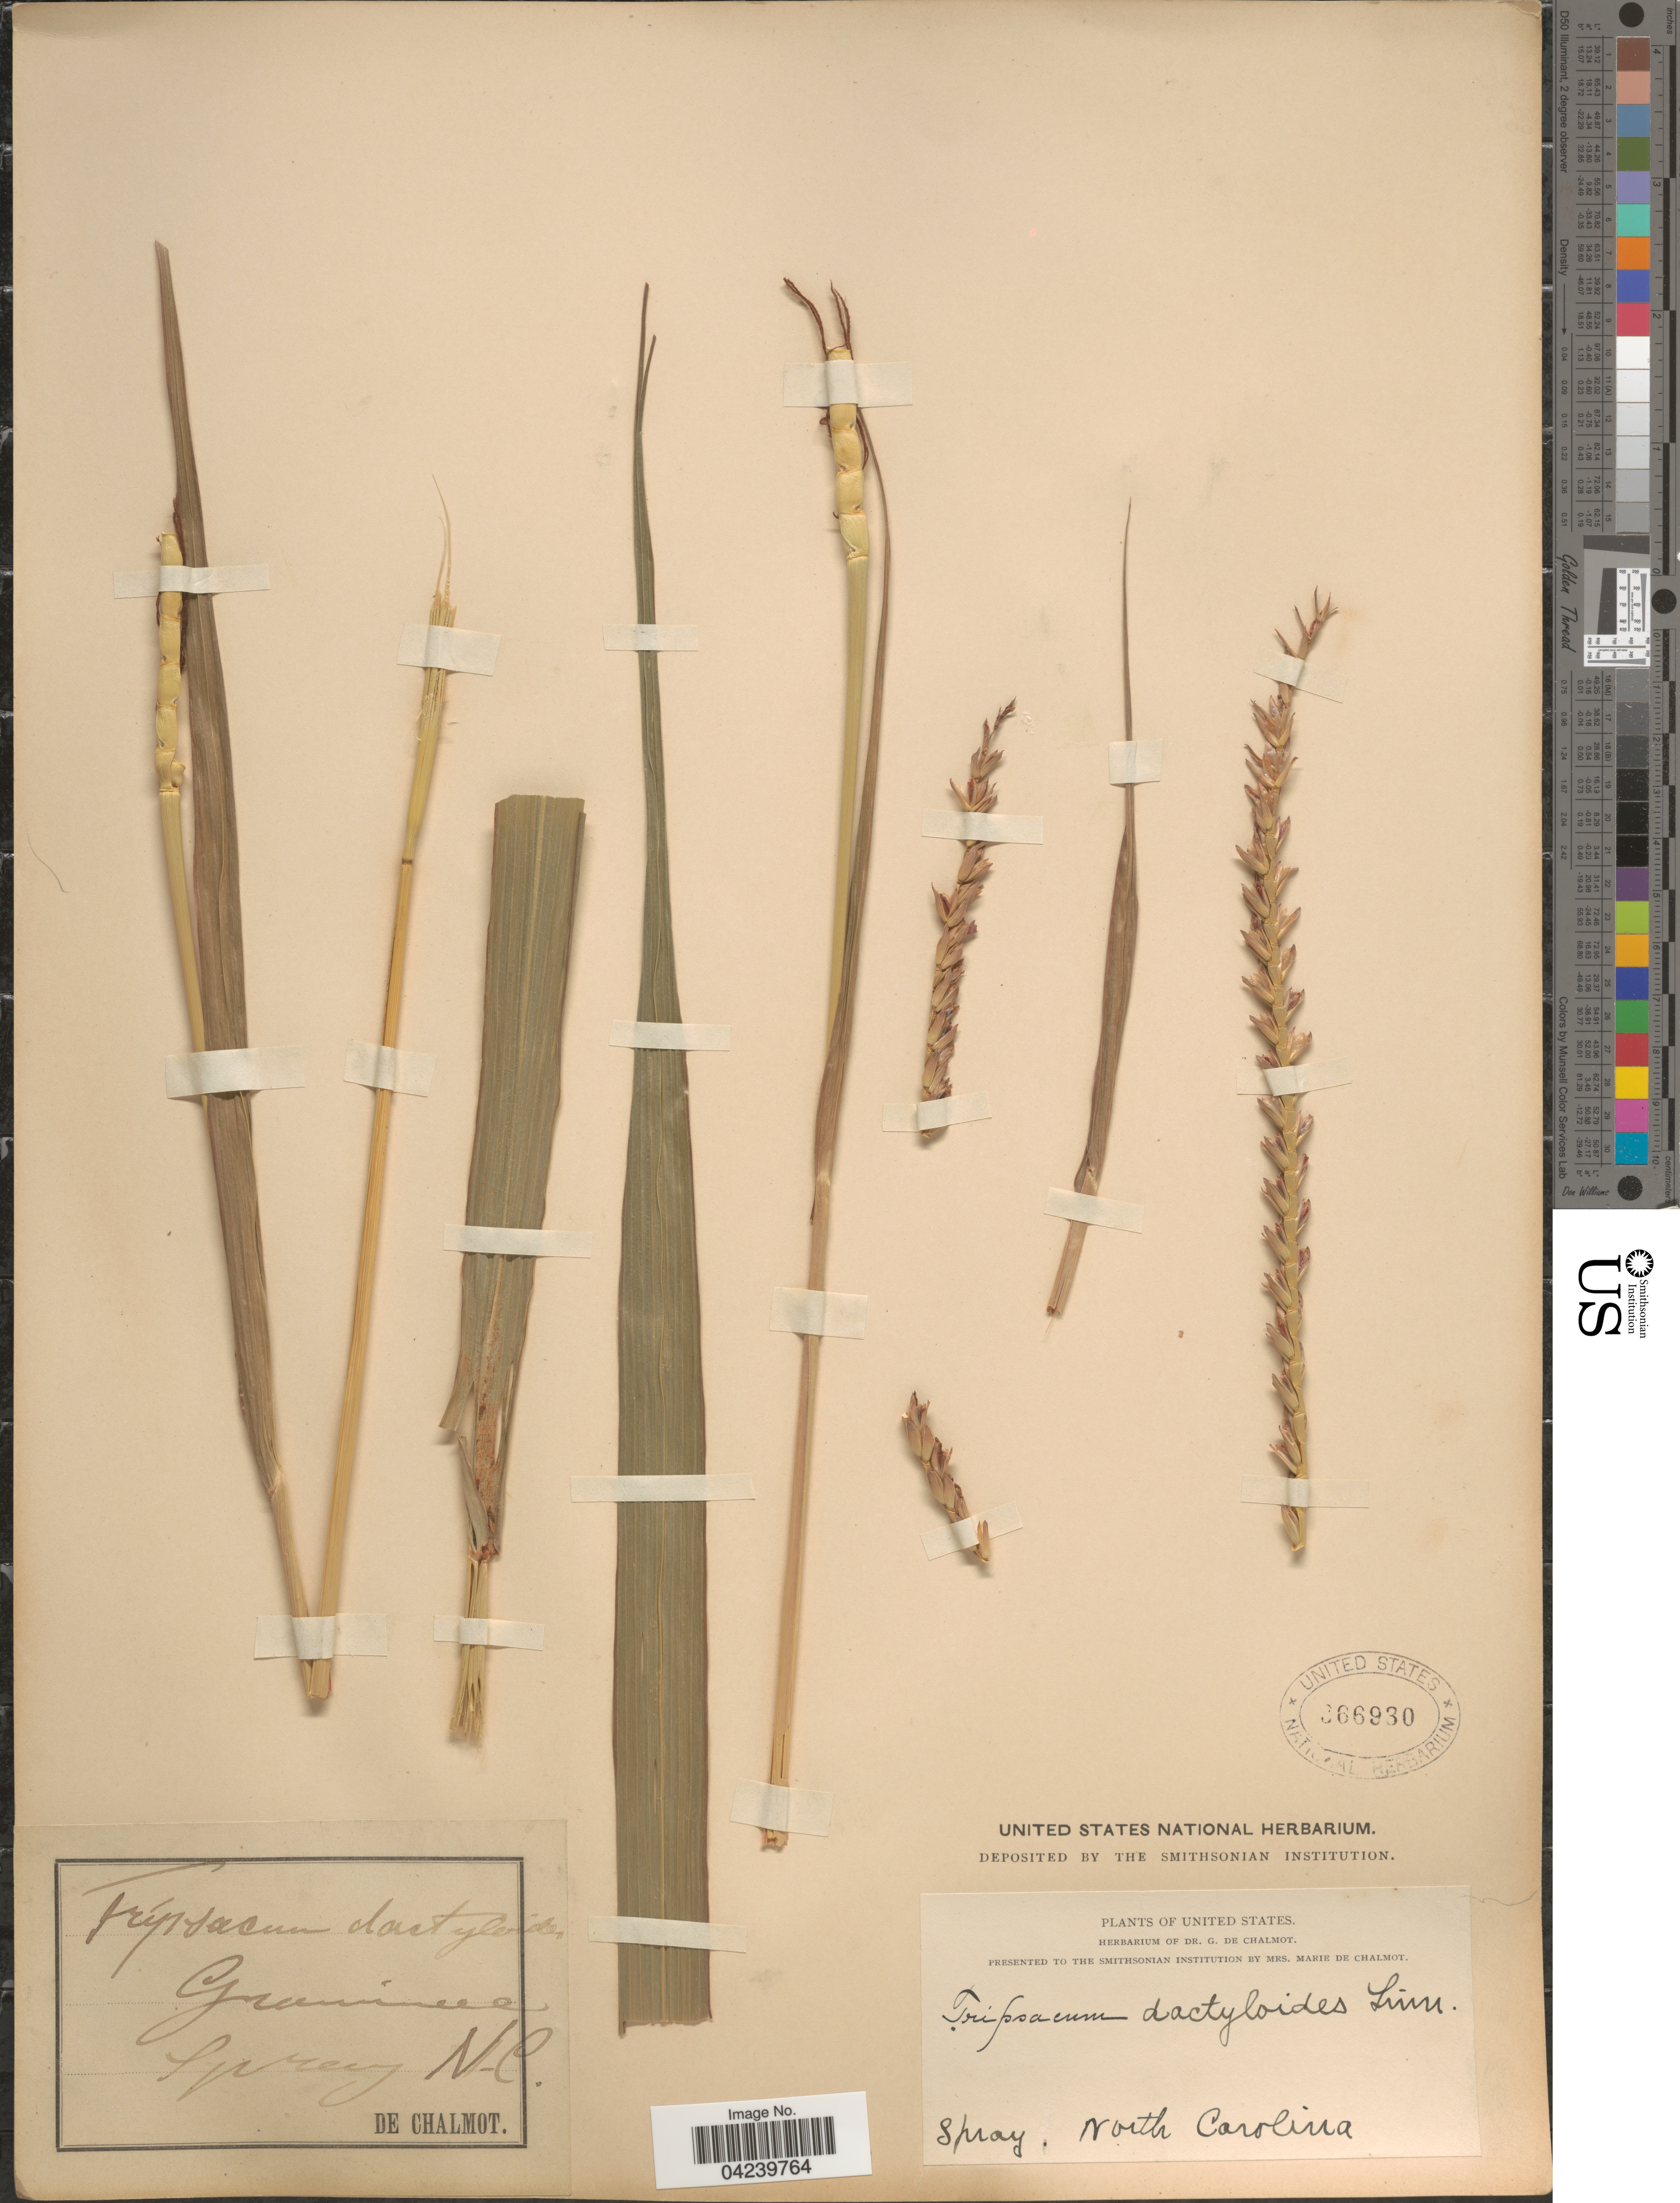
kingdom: Plantae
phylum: Tracheophyta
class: Liliopsida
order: Poales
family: Poaceae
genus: Tripsacum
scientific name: Tripsacum dactyloides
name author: (L.) L.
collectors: G. de Chalmot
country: United States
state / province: North Carolina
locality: Spray.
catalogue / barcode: US 366930